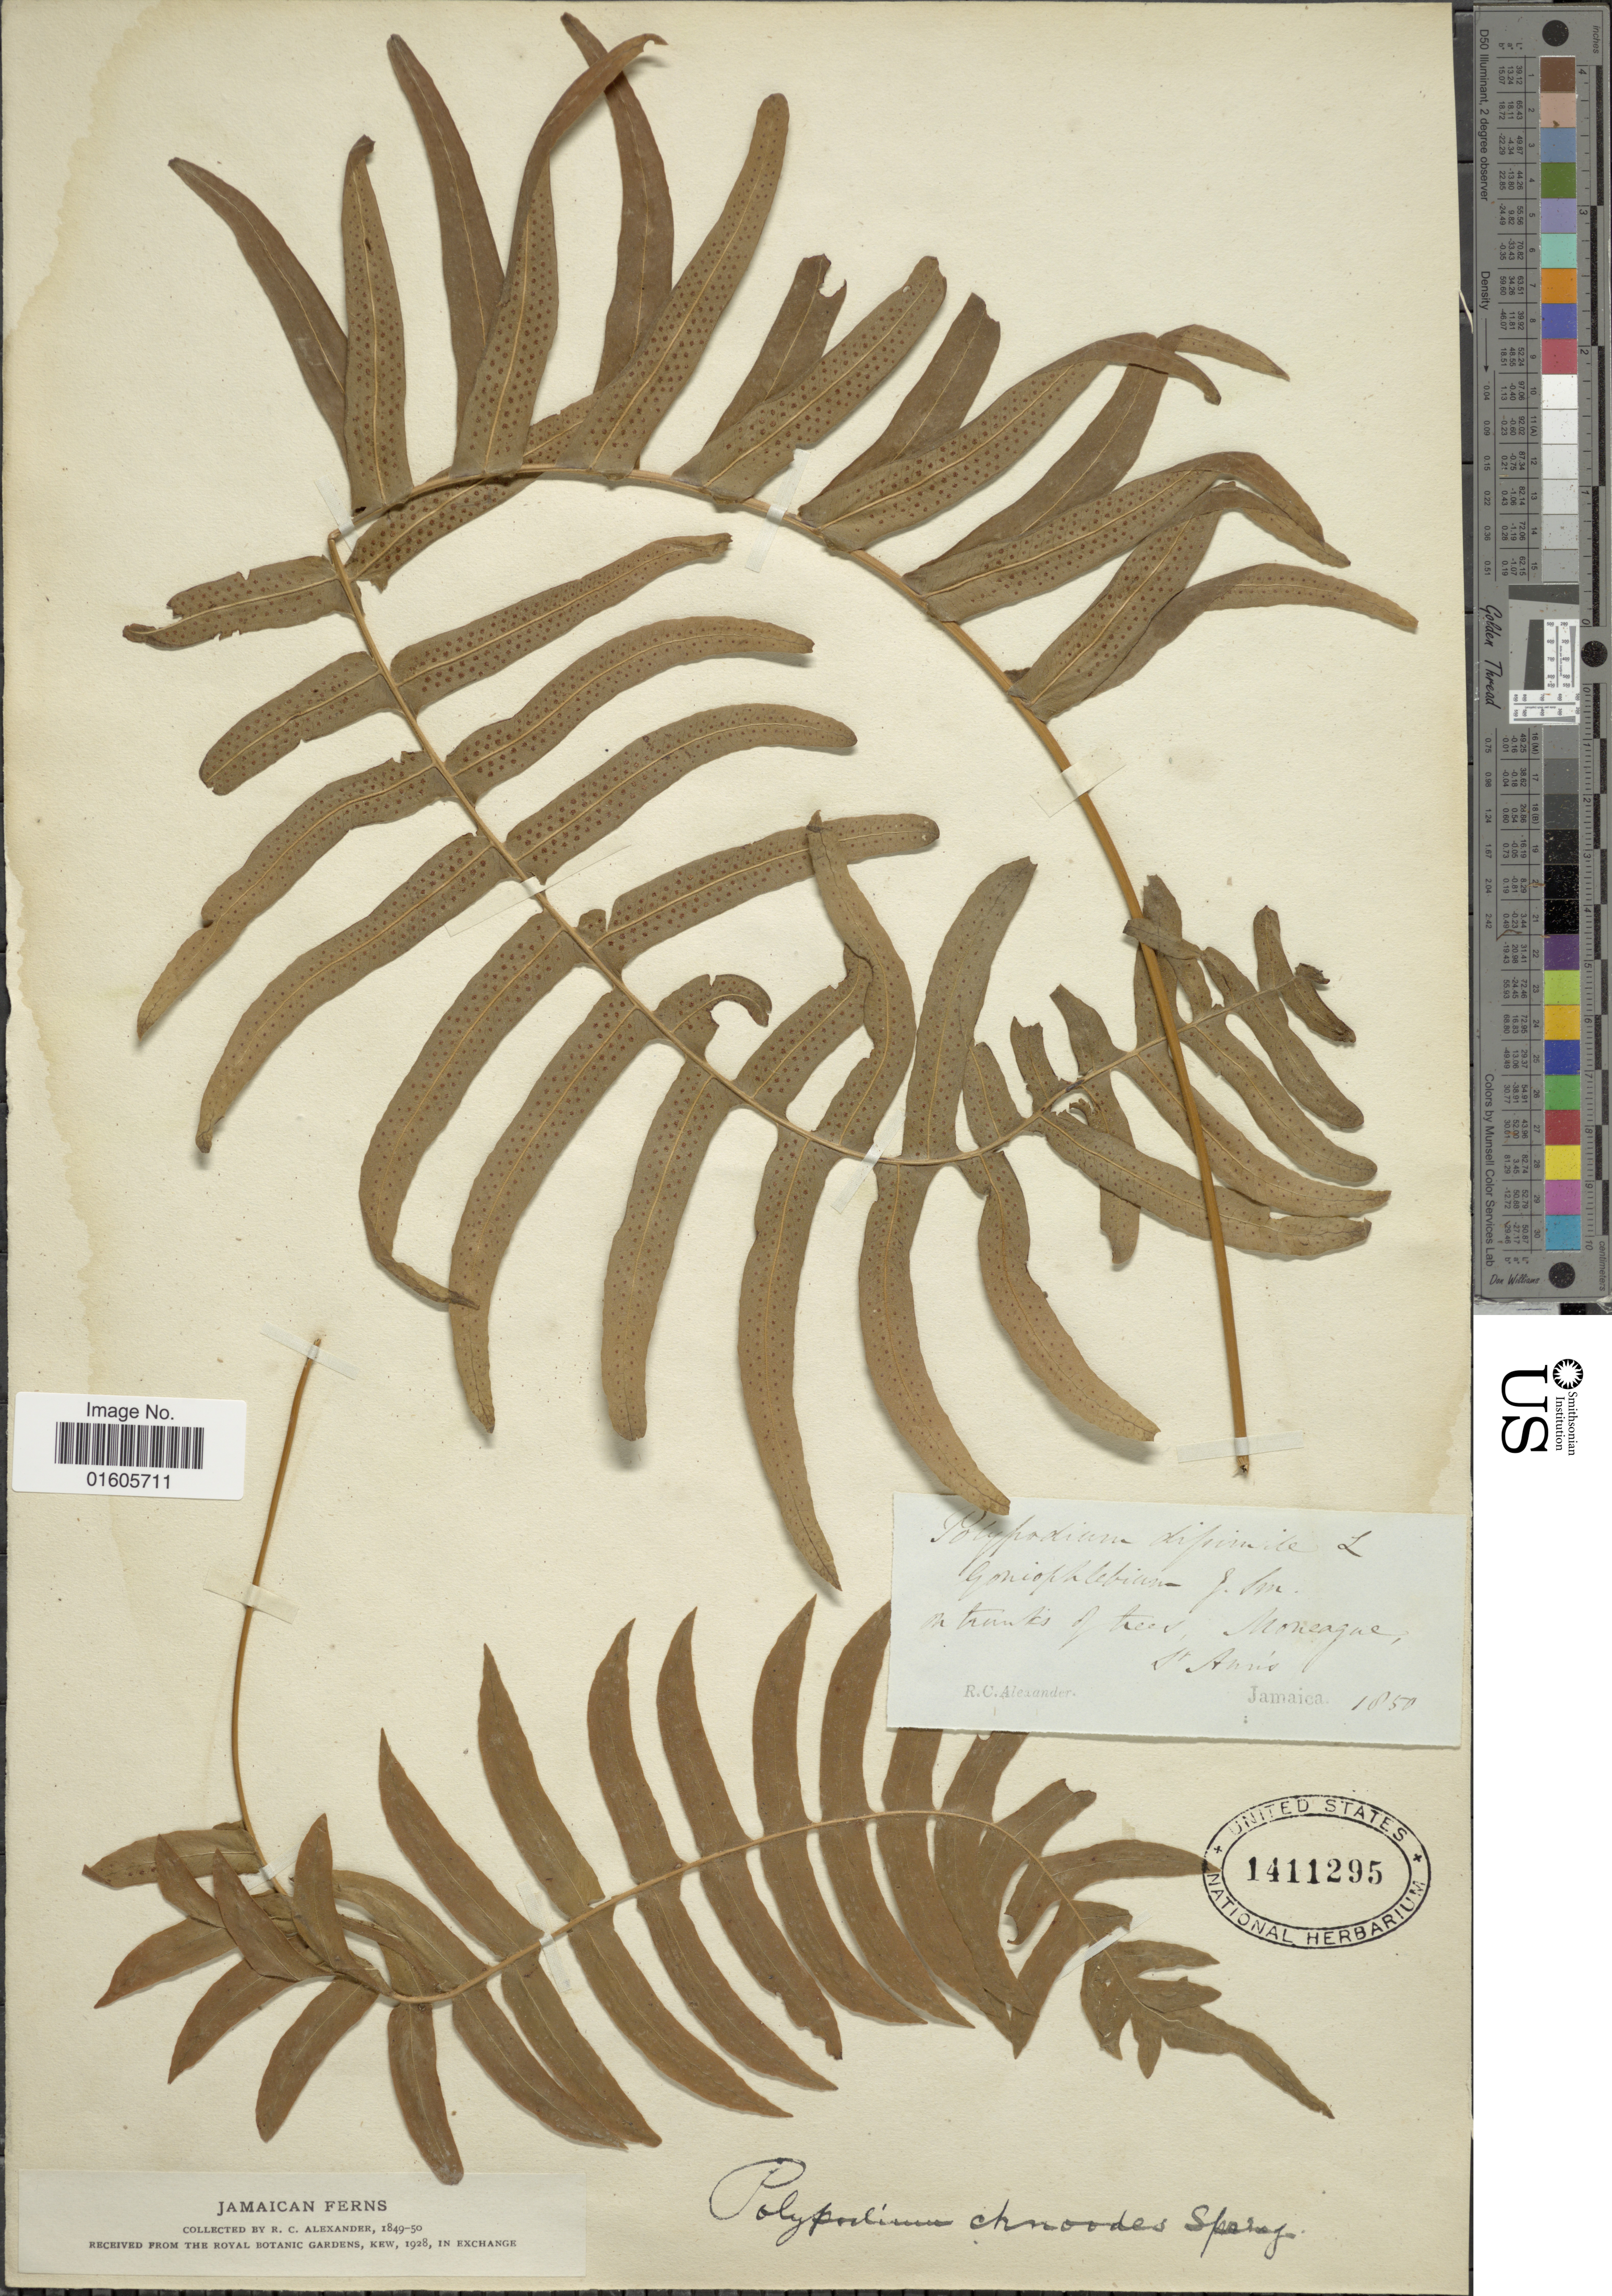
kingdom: Plantae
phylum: Tracheophyta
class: Polypodiopsida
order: Polypodiales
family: Polypodiaceae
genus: Serpocaulon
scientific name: Serpocaulon dissimile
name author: (L.) A.R. Sm.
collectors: R. C. Alexander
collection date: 1850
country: Jamaica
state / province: Saint Ann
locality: On trunks of trees, Moneague, St. Ann's.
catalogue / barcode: US 1411295